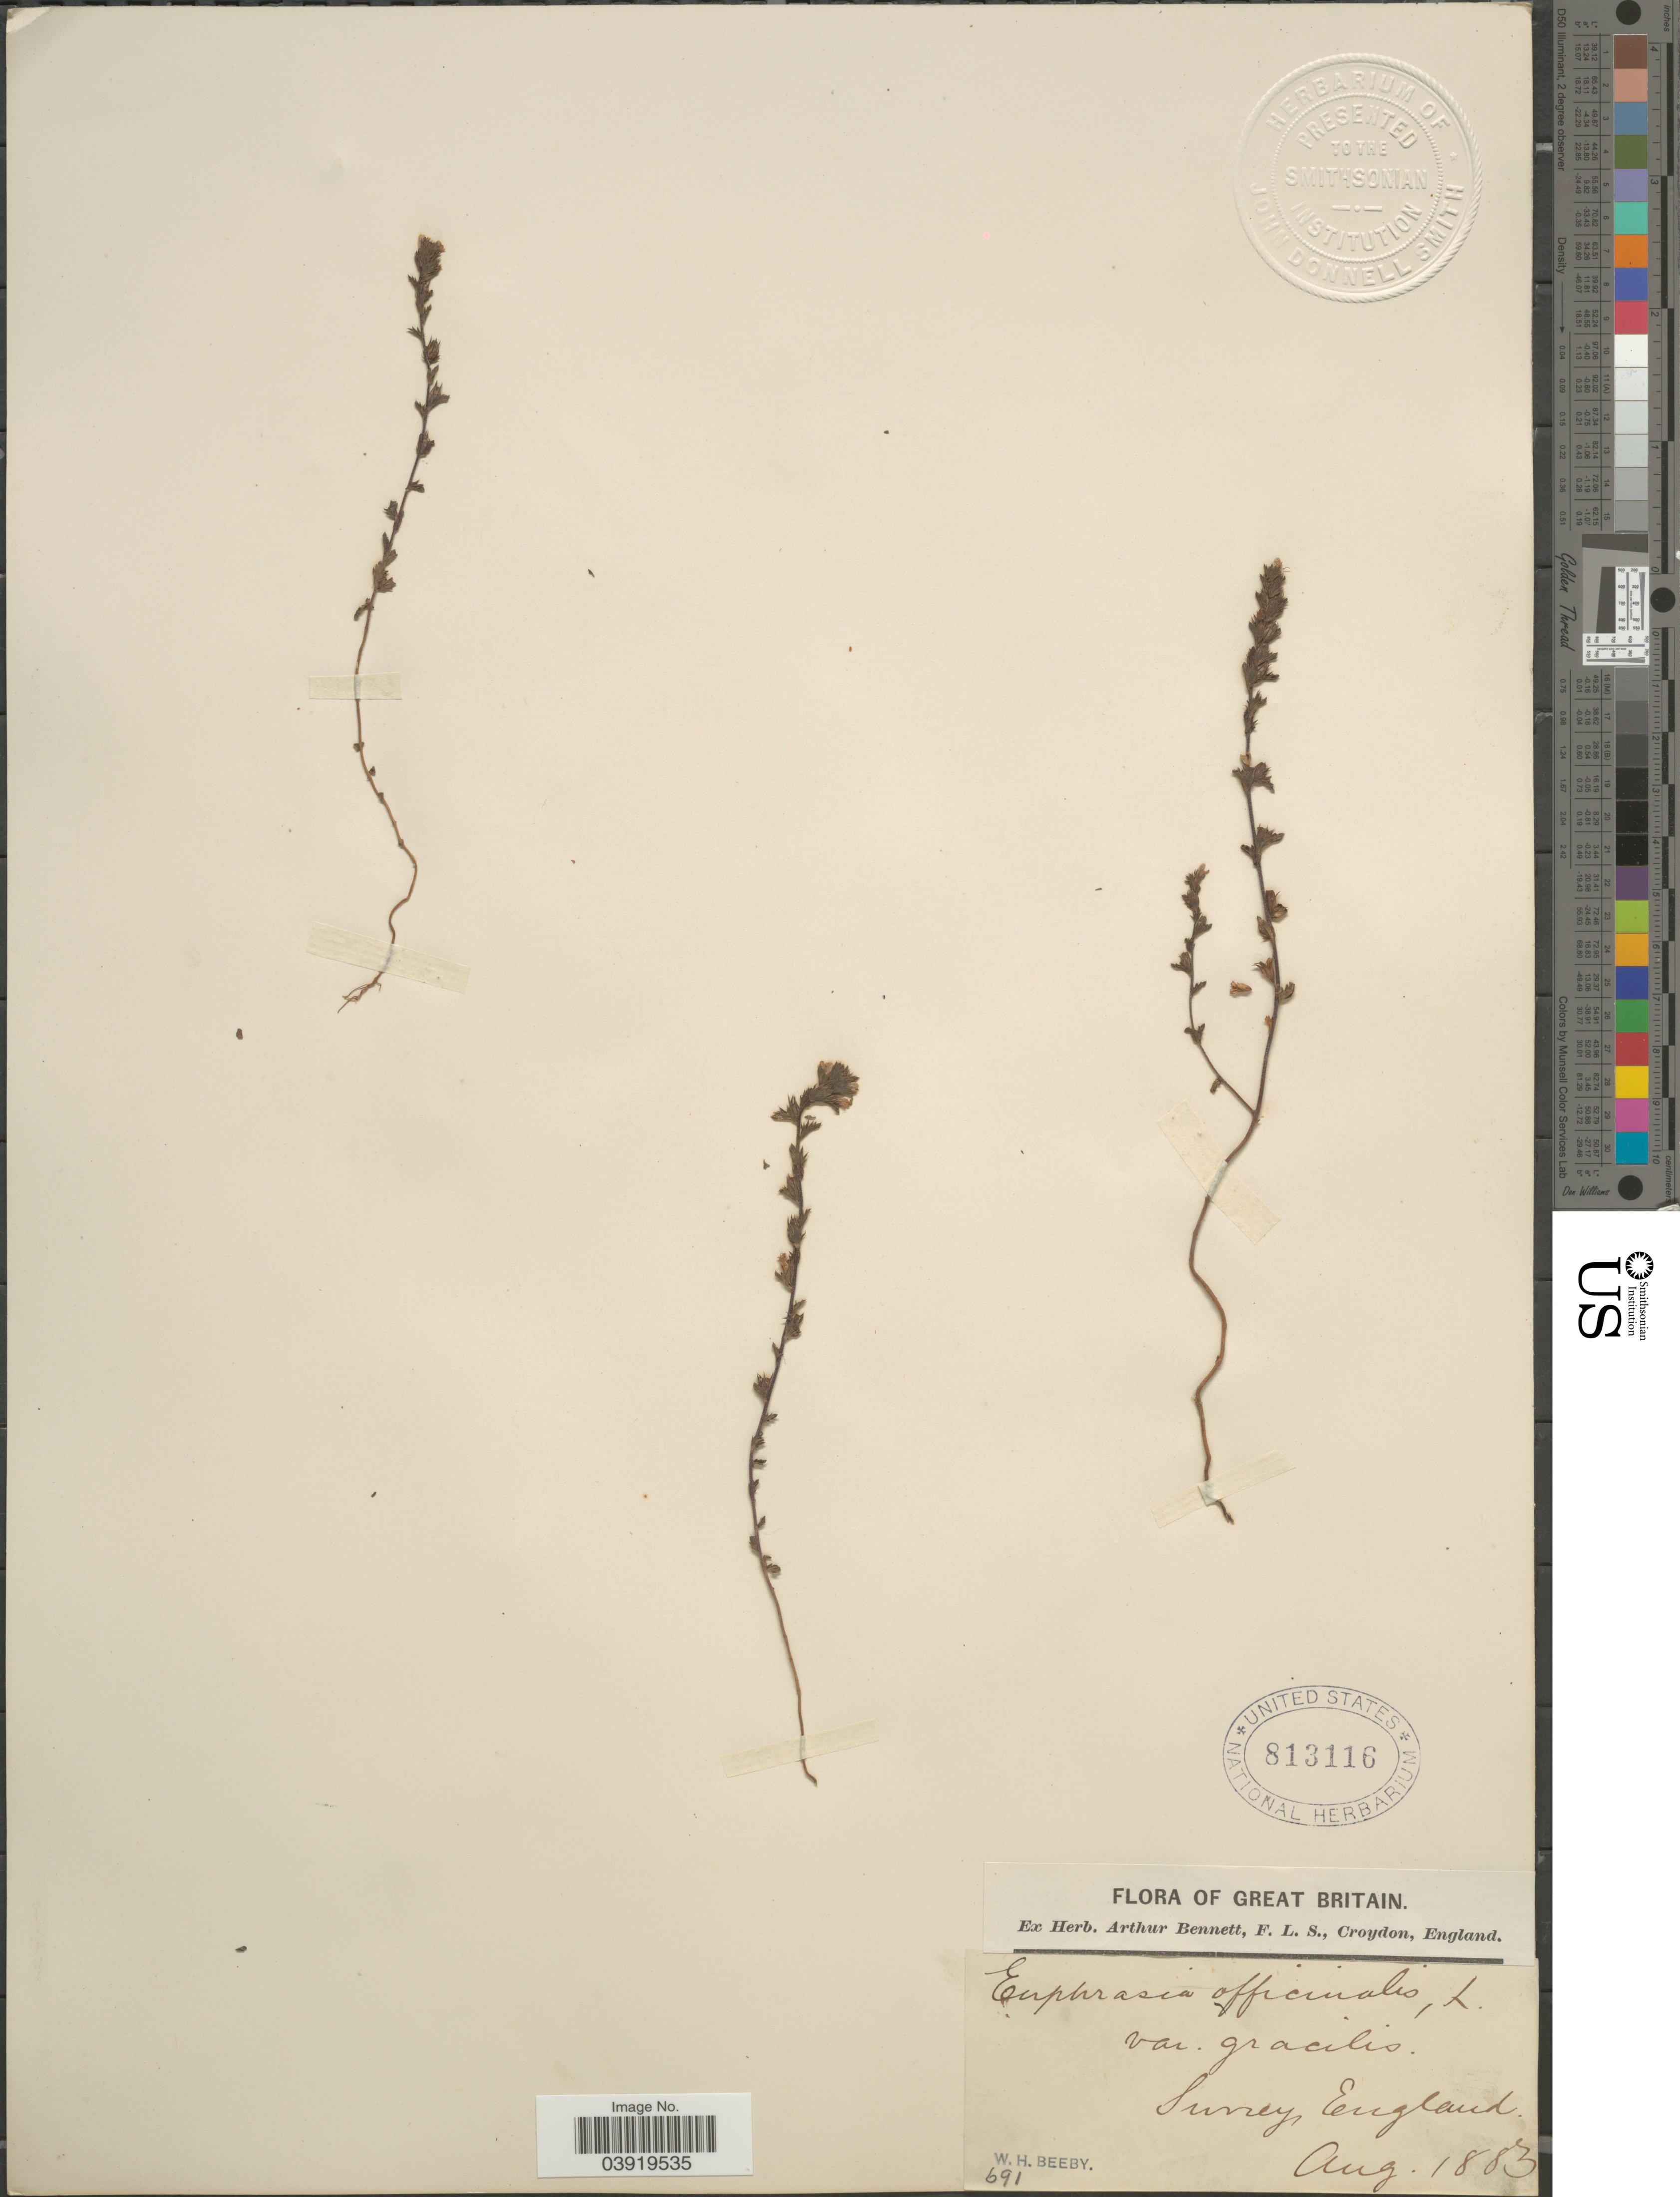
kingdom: Plantae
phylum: Tracheophyta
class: Magnoliopsida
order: Lamiales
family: Orobanchaceae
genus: Euphrasia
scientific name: Euphrasia officinalis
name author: L.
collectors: W. Beeby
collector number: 691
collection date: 1883-08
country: United Kingdom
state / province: England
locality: Great Britain. Surrey.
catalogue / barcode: US 813116